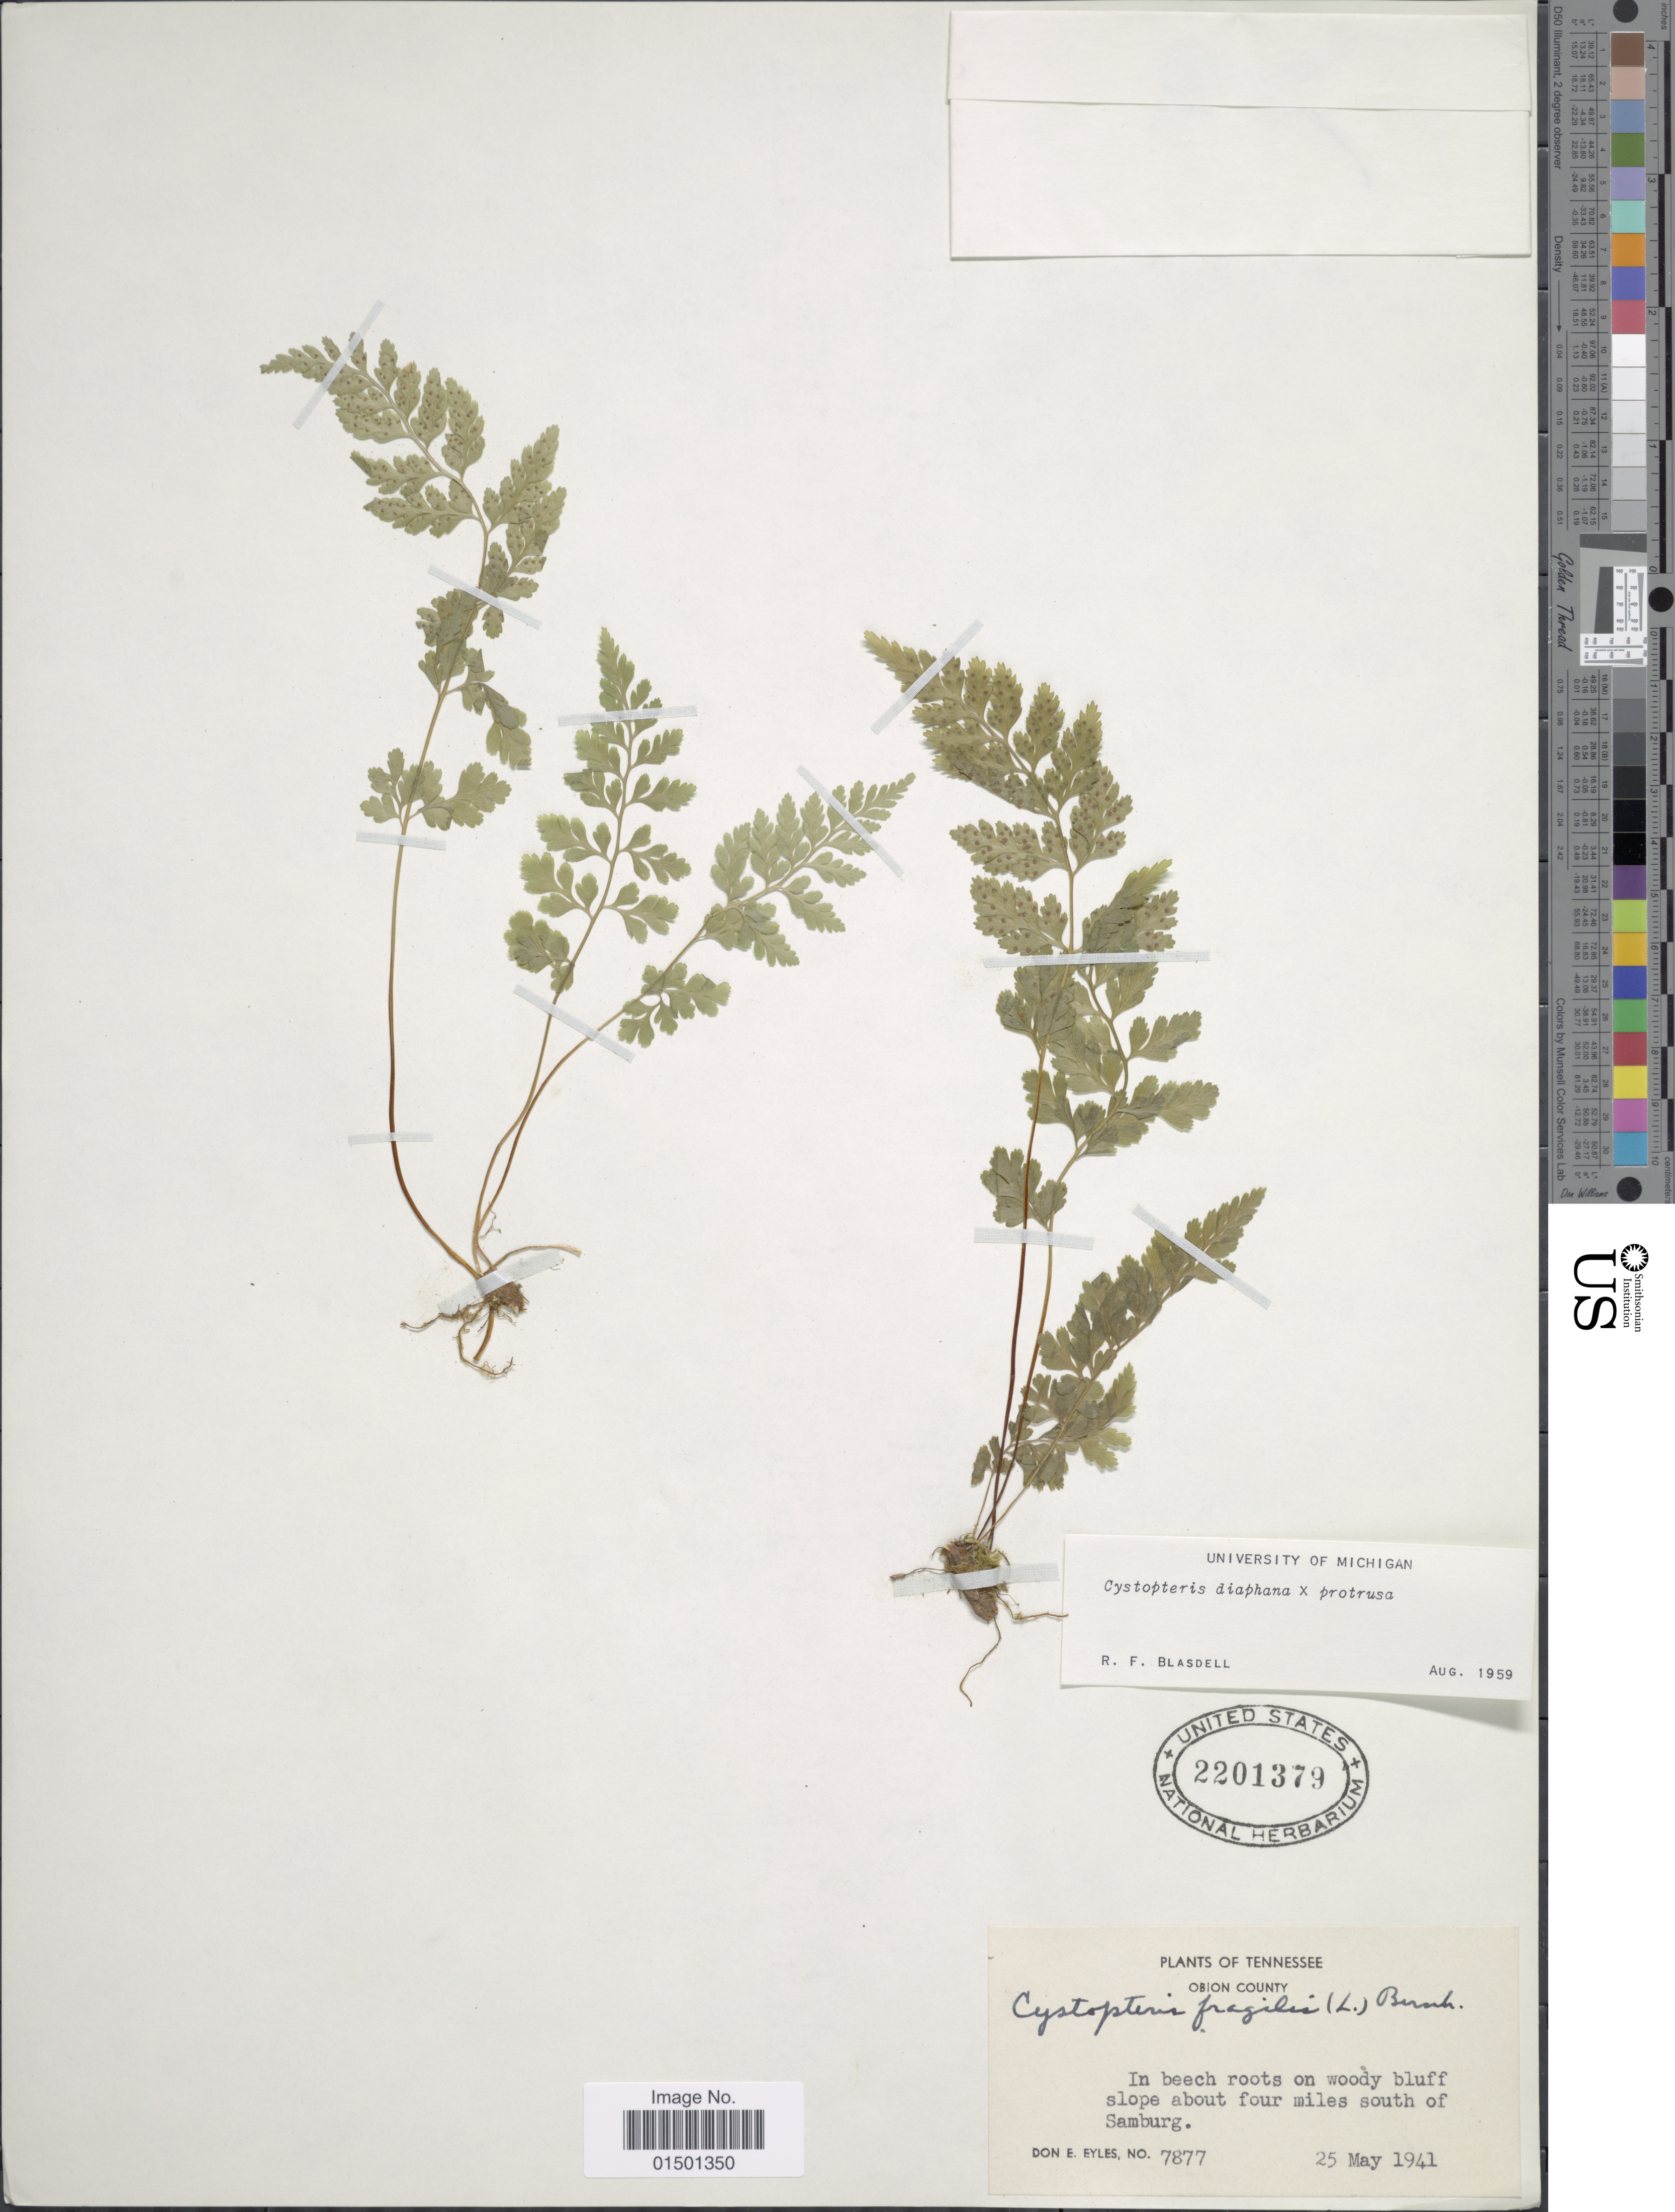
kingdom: Plantae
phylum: Tracheophyta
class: Polypodiopsida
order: Polypodiales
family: Cystopteridaceae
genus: Cystopteris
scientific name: Cystopteris diaphana x C. protrusa (Weath.) Blasdell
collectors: D. Eyles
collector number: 7877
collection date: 1941-05-25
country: United States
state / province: Tennessee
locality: Obion County, in beech roots on woody bluff slope about four miles south of Samburg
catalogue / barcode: US 2201379